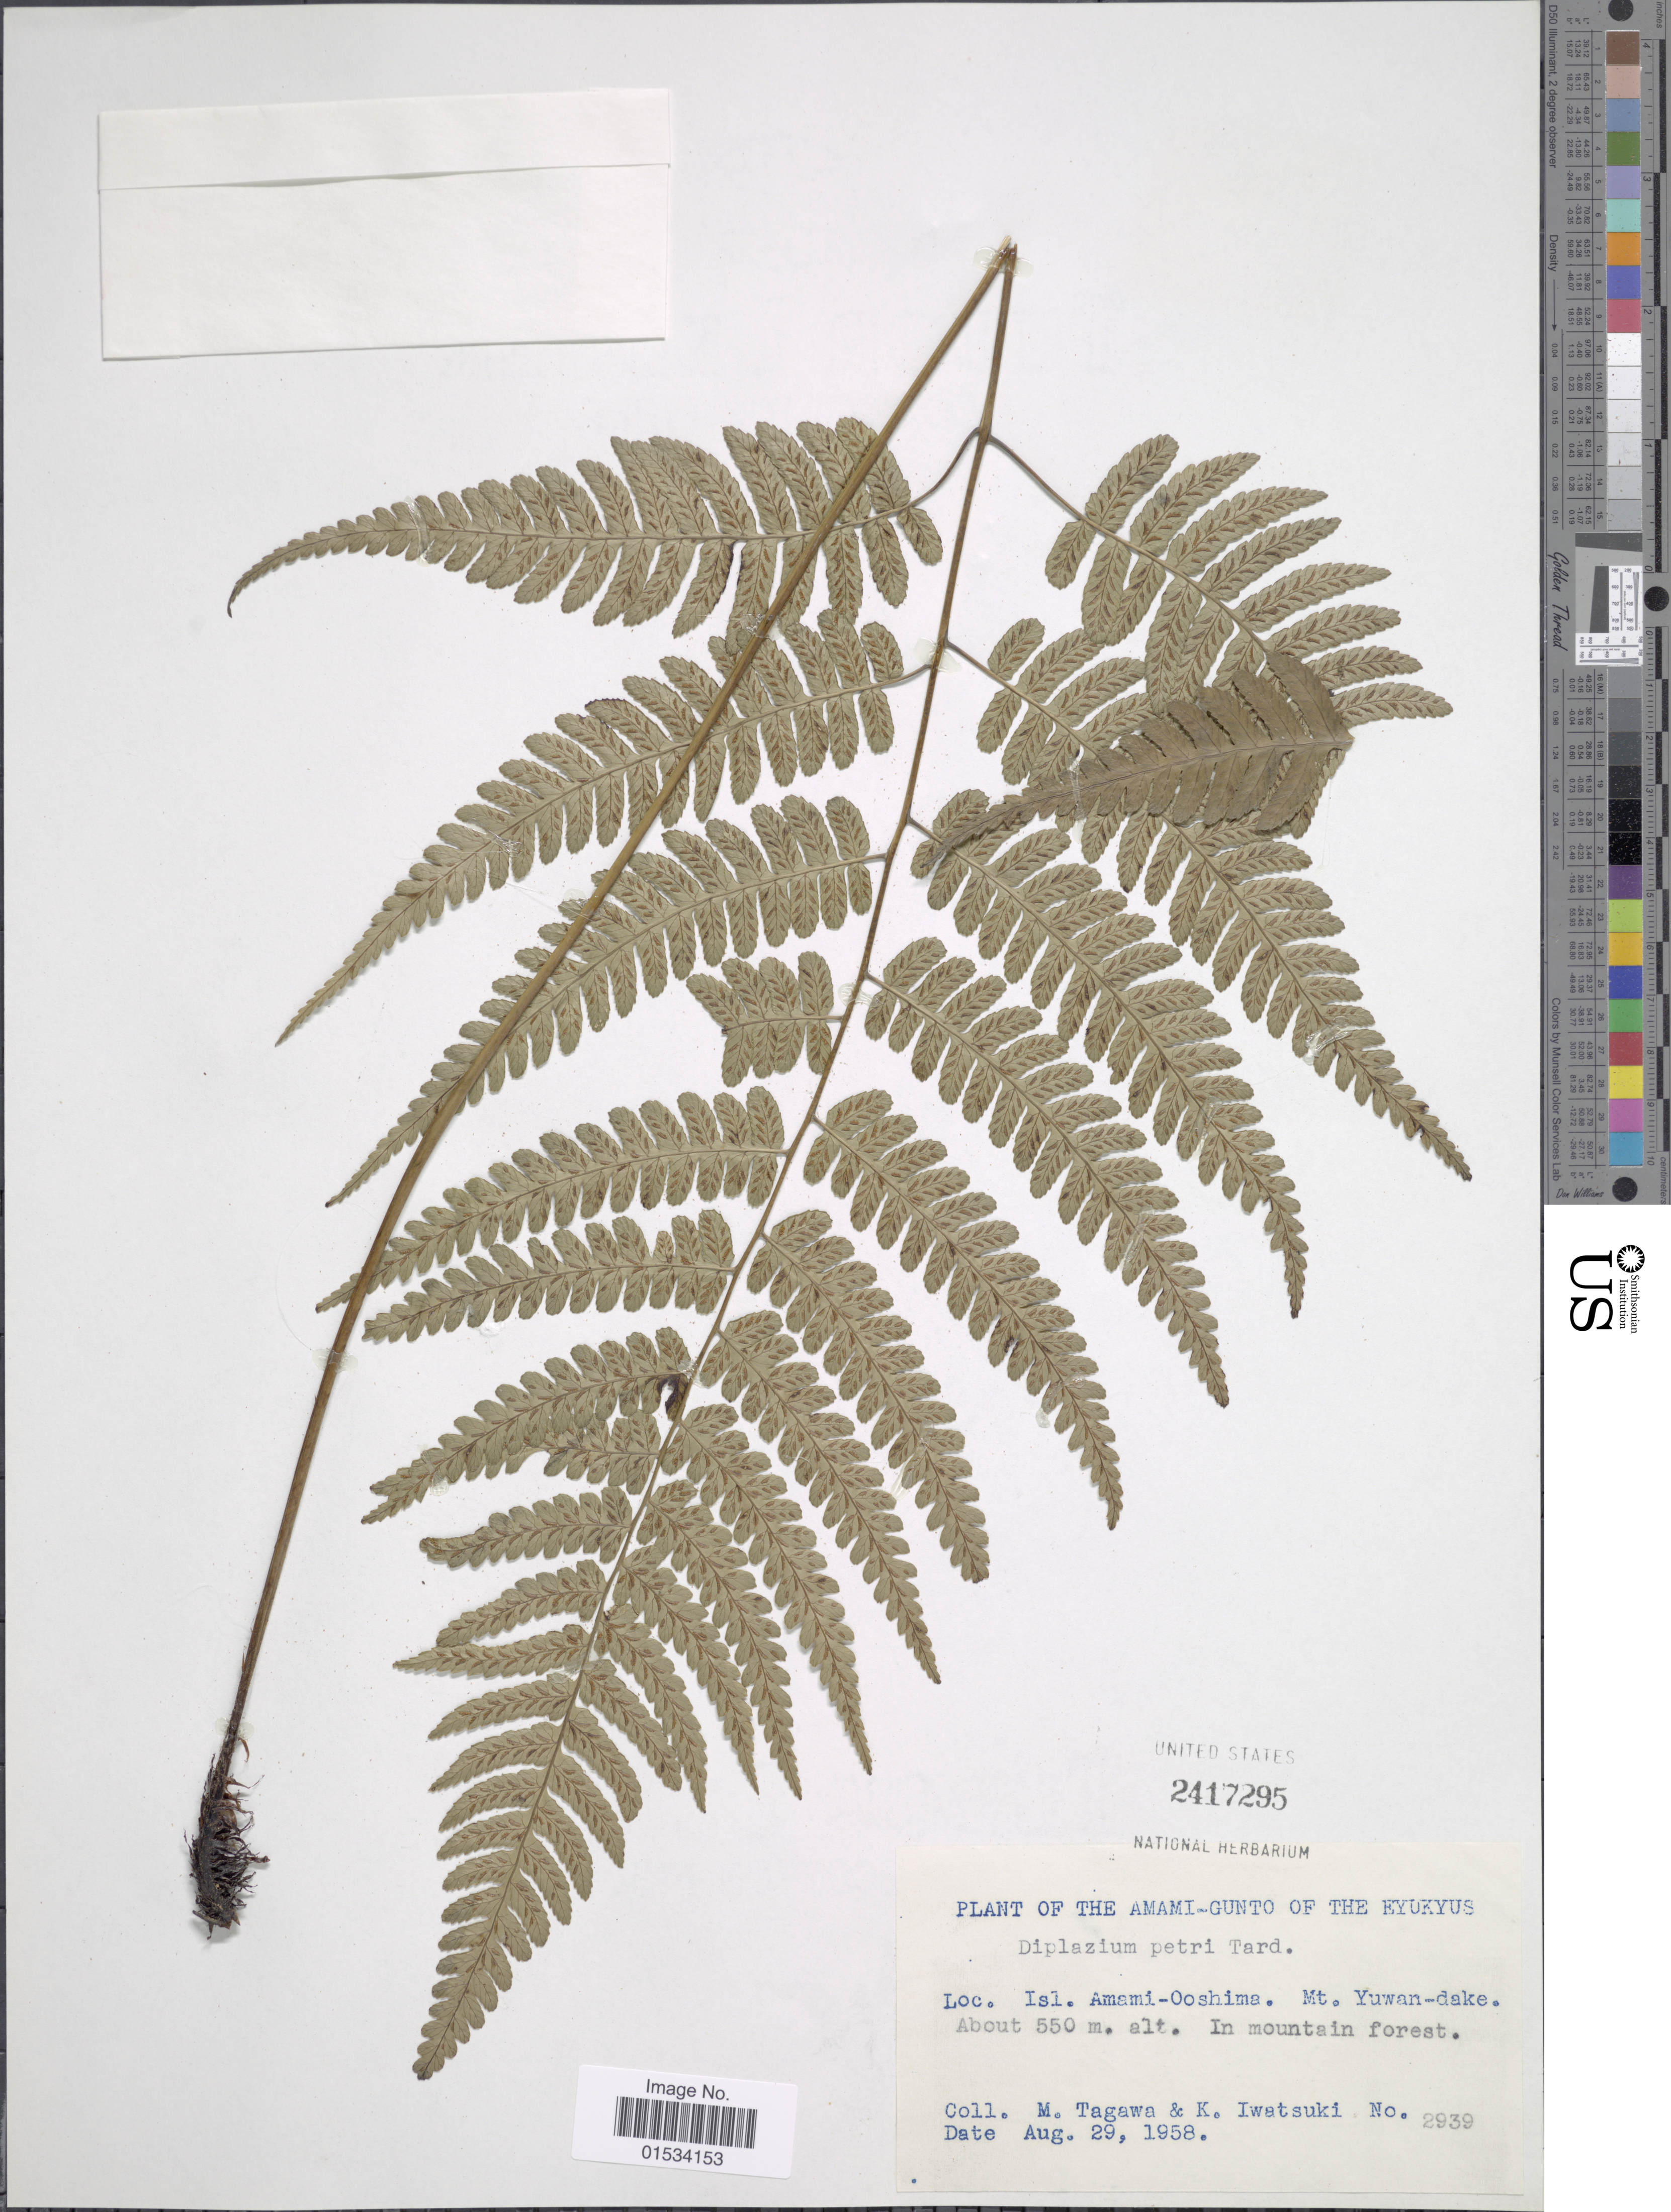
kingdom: Plantae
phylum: Tracheophyta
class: Polypodiopsida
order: Polypodiales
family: Athyriaceae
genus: Diplazium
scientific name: Diplazium petri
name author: Tardieu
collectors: M. Tagawa & K. Iwatsuki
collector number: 2939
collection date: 1958-08-29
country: Japan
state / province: Okinawa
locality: Isl. Amami-Ooshima, Mt. Yuwan-dake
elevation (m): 550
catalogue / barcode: US 2417295